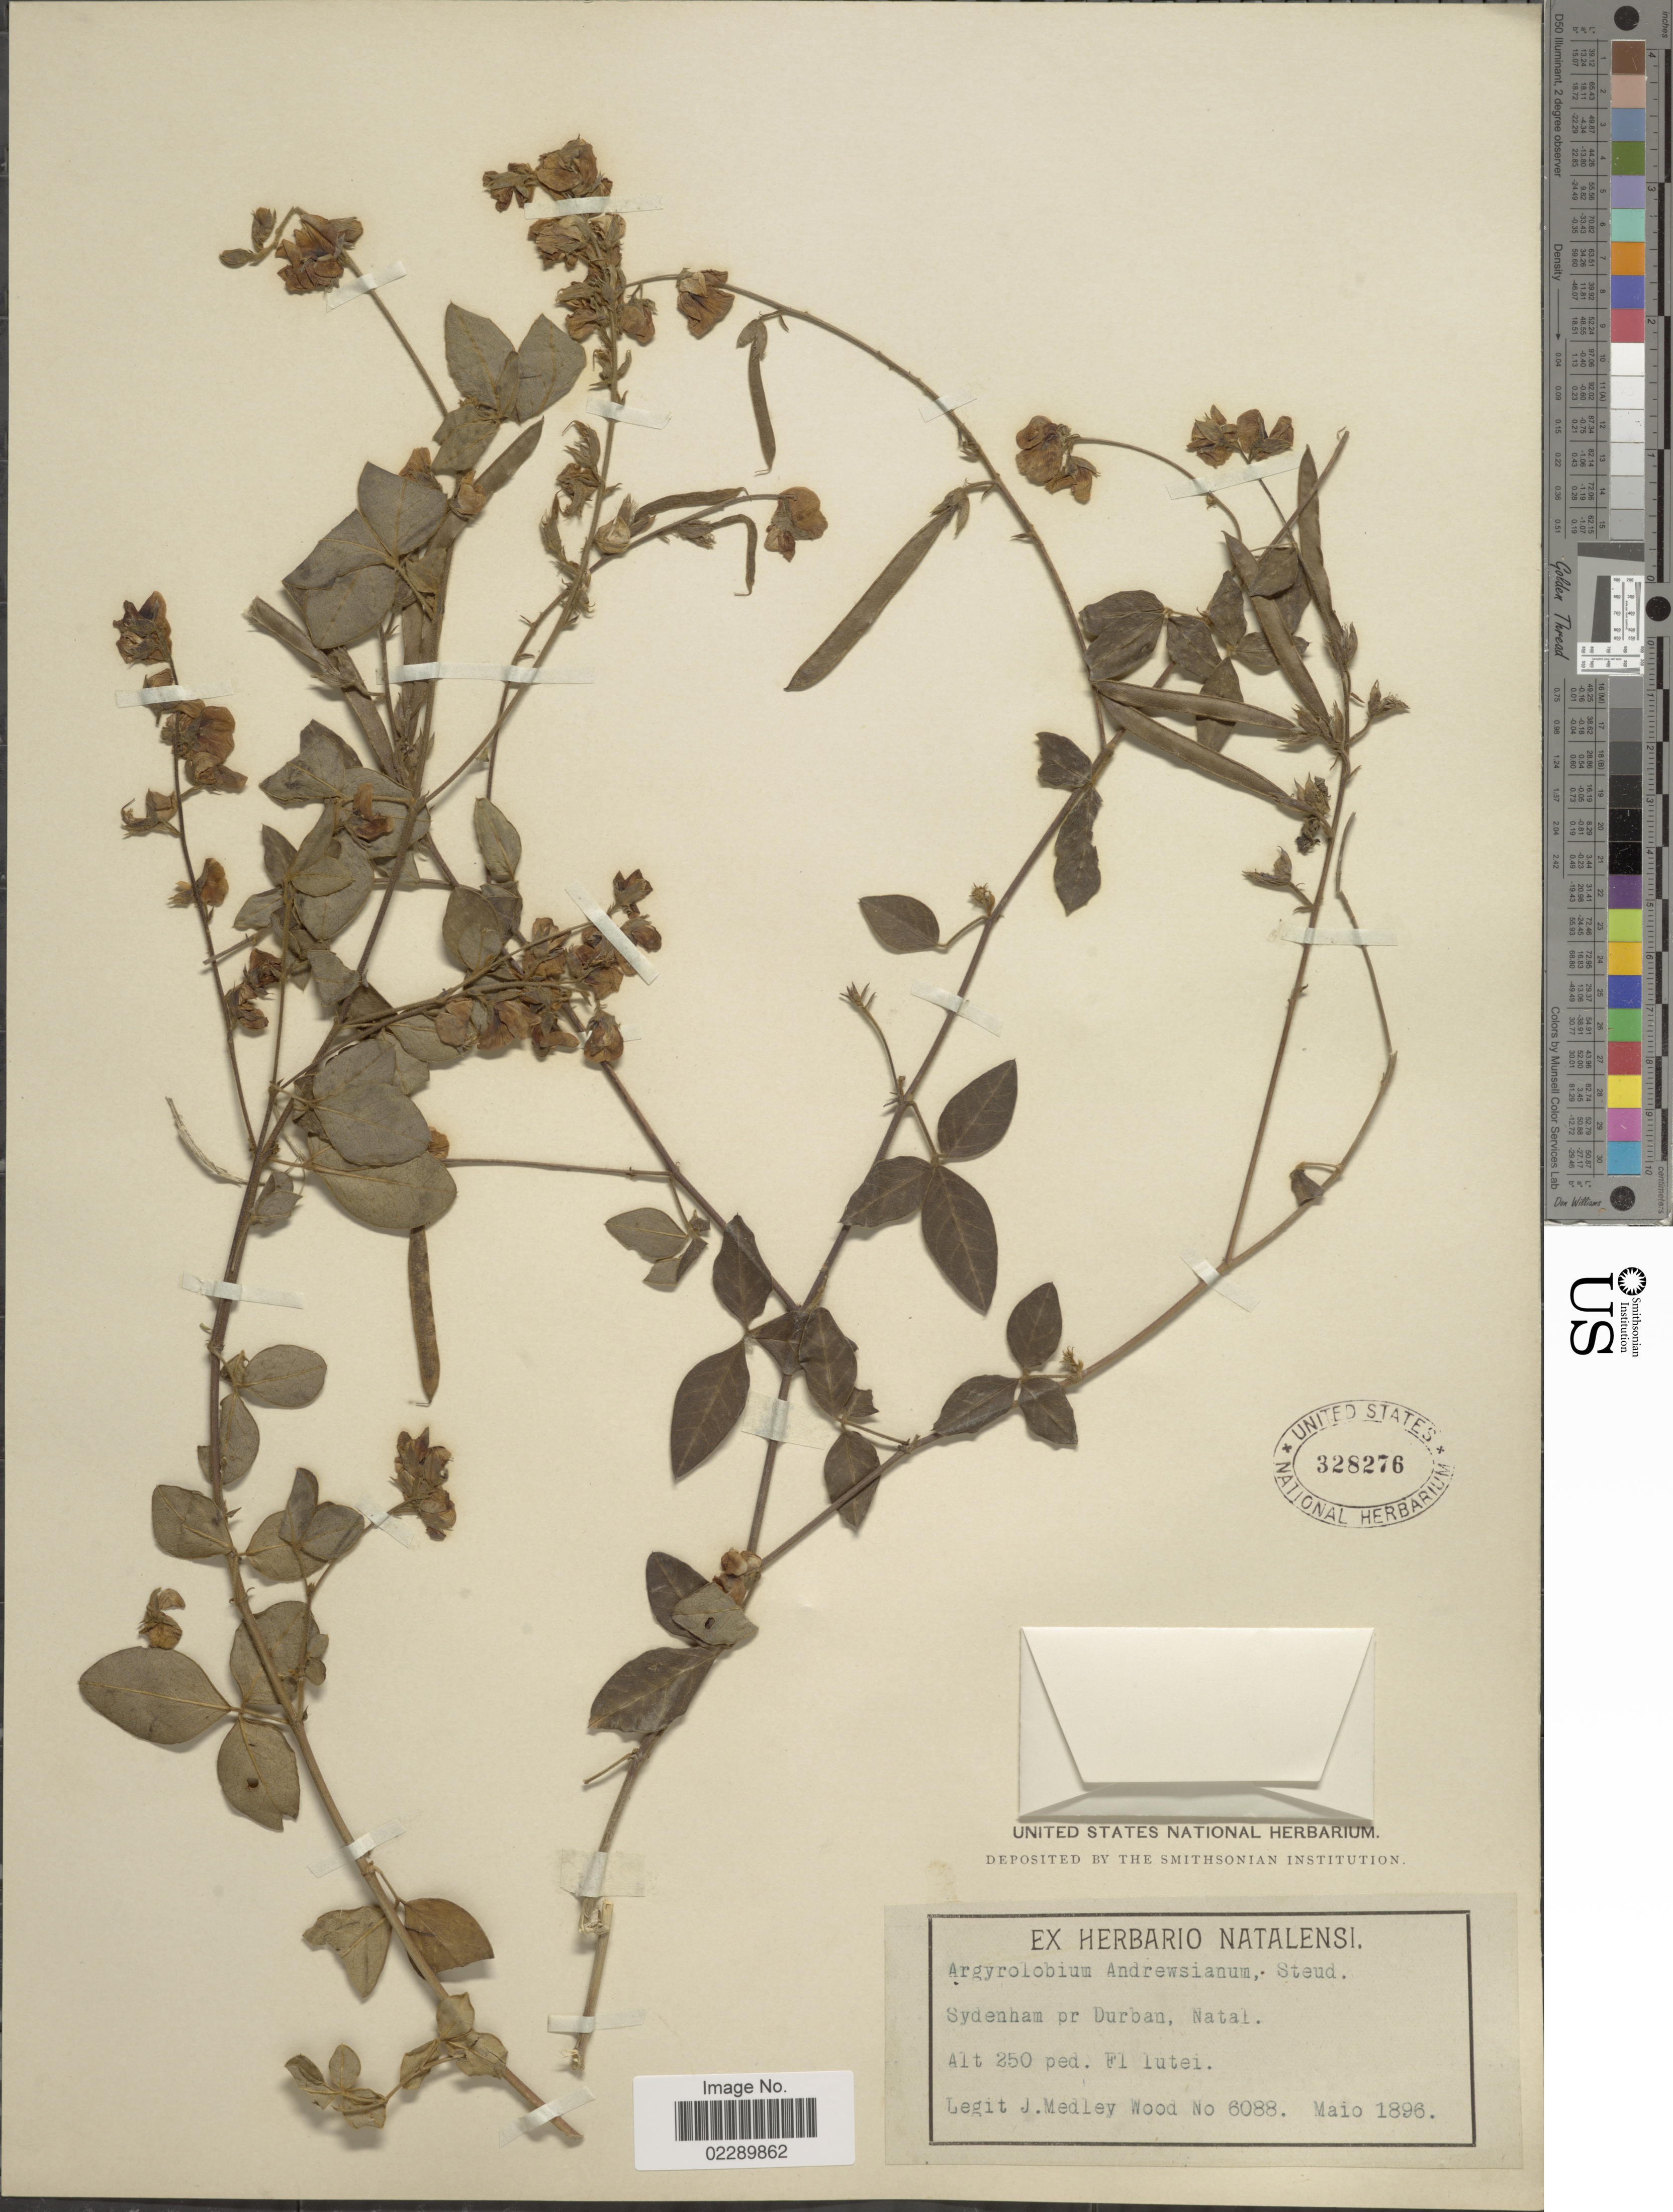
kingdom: Plantae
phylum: Tracheophyta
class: Magnoliopsida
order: Fabales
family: Fabaceae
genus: Argyrolobium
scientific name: Argyrolobium andrewsianum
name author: (E. Mey.) Steud.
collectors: J. Medley Wood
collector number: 6088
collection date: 1896-05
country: South Africa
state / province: KwaZulu-Natal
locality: Sydenham, pr Durban, Natal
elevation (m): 76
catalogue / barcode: US 328276